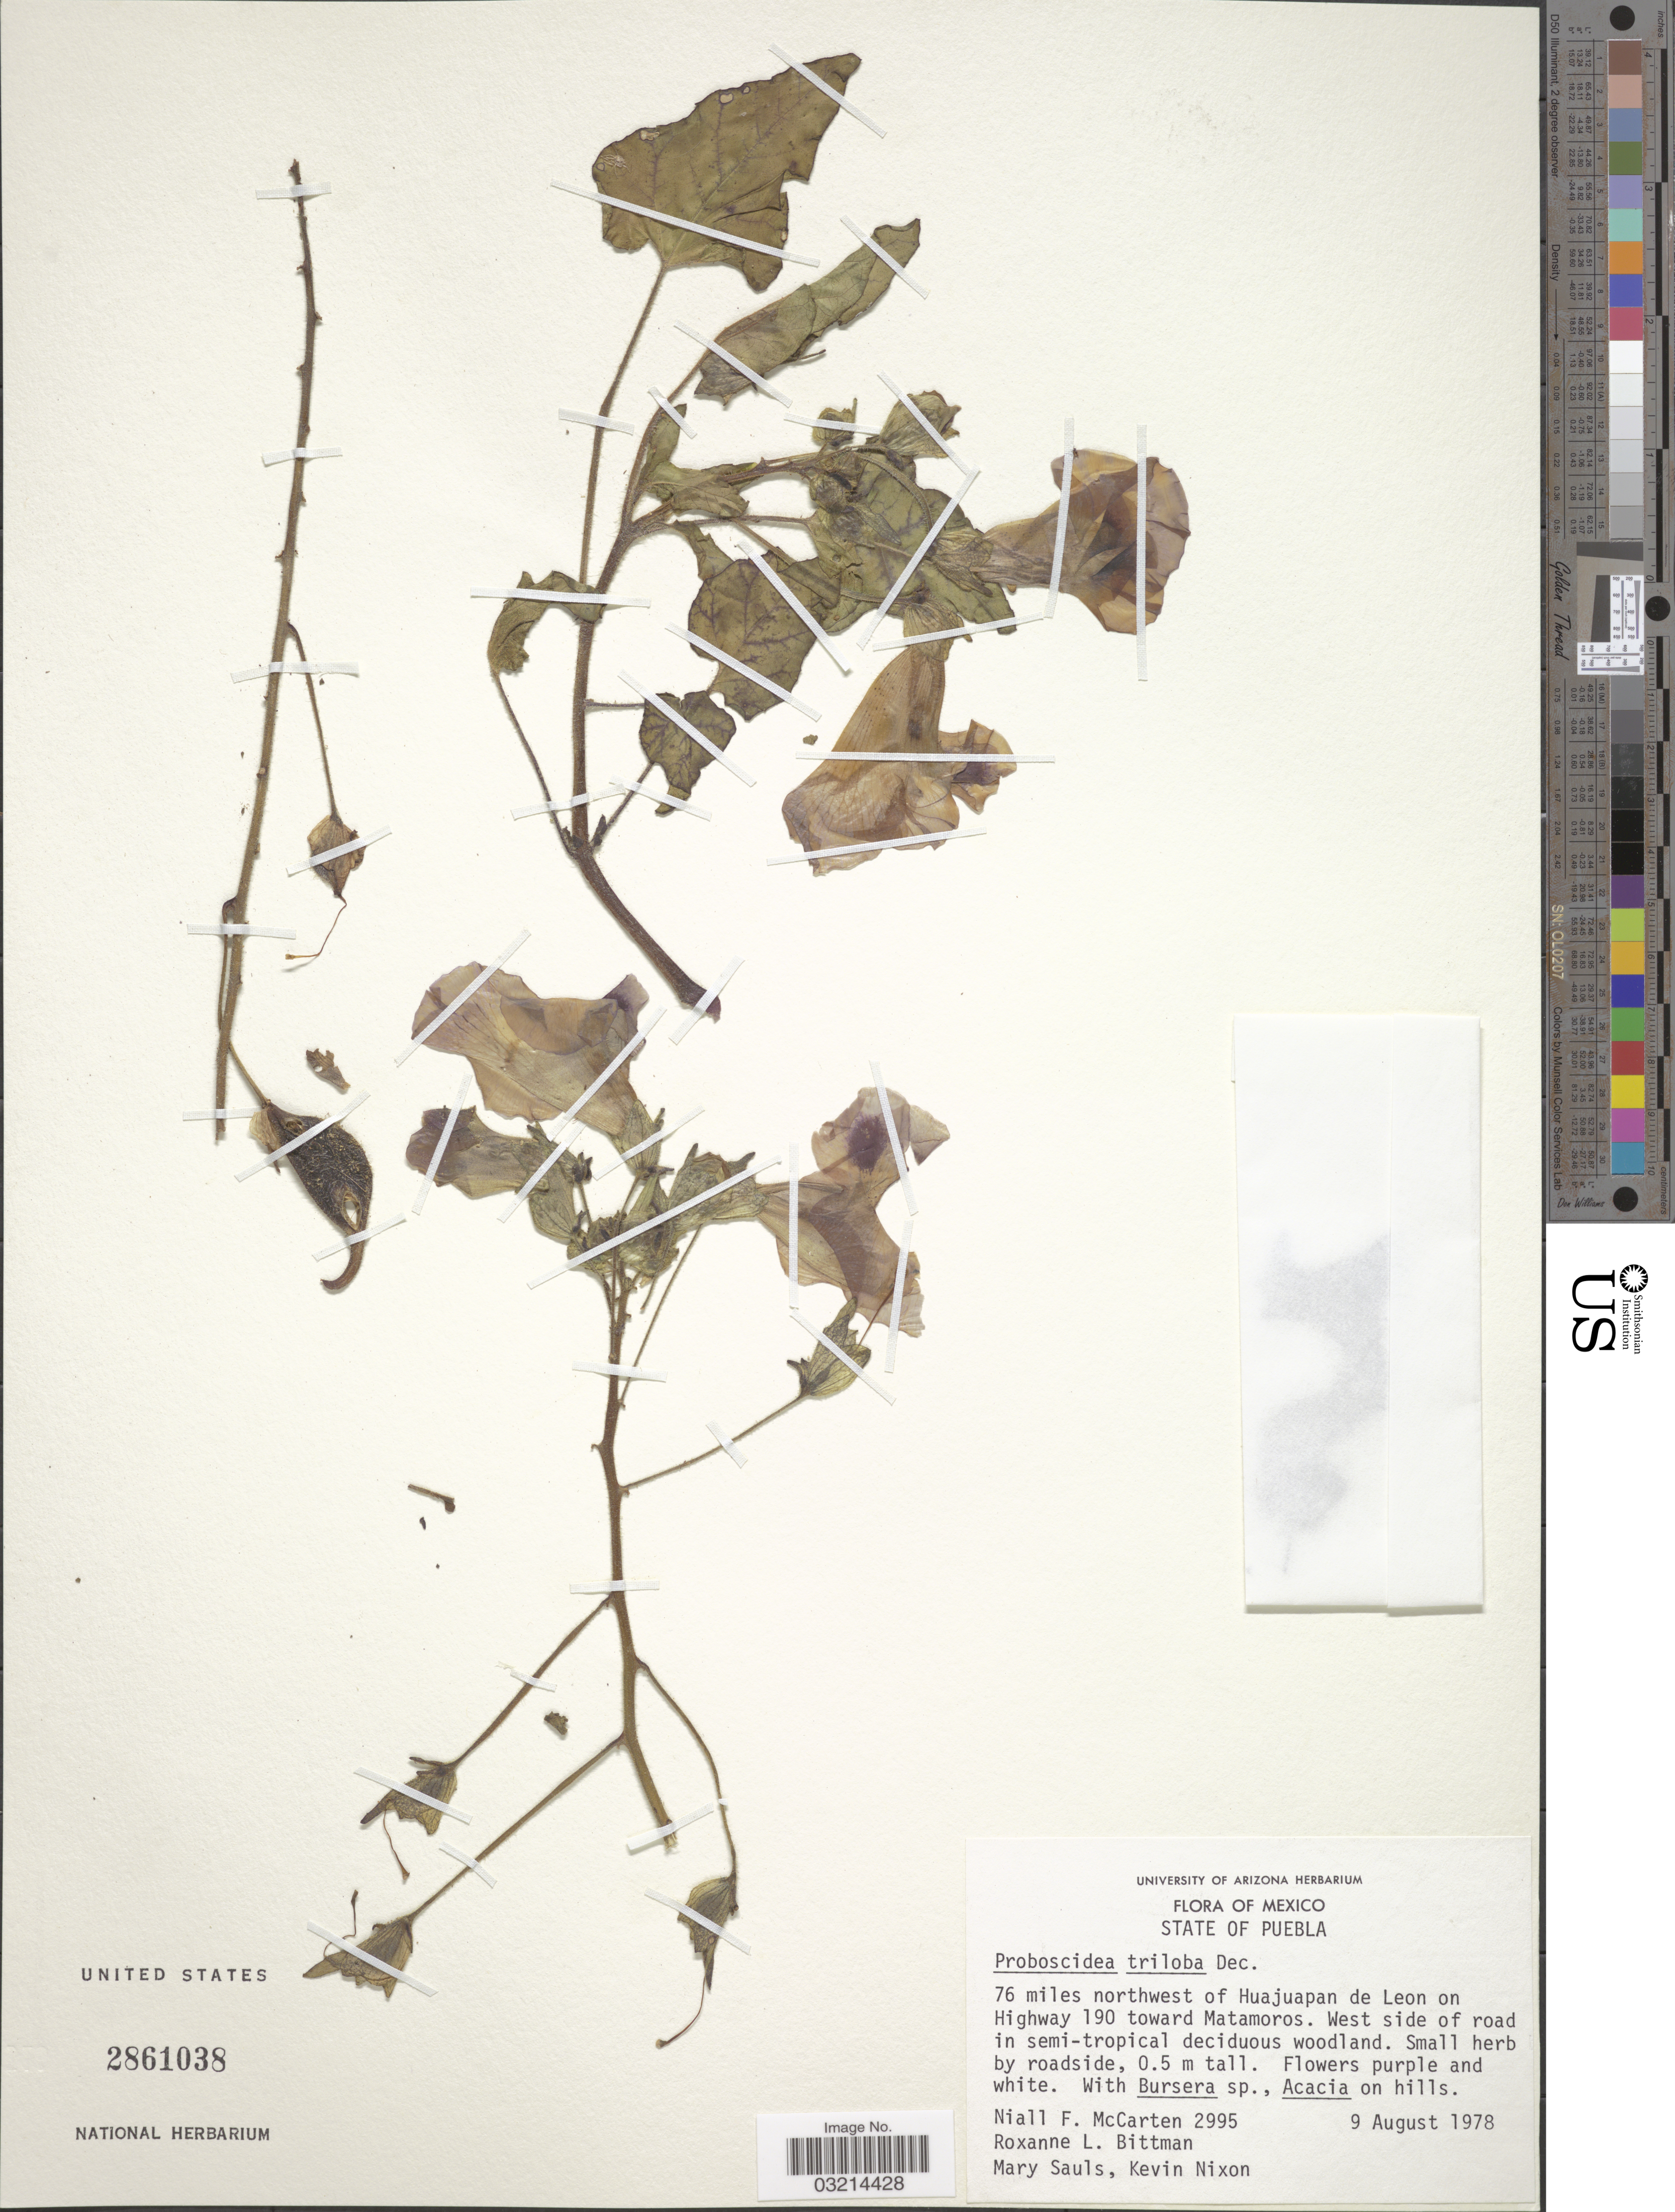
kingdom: Plantae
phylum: Tracheophyta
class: Magnoliopsida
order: Lamiales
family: Martyniaceae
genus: Proboscidea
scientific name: Proboscidea triloba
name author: (Schltdl. & Cham.) Decne.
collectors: N. McCarten, R. Bittman, M. Sauls & K. Nixon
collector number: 2995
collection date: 1978-08-09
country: Mexico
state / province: Puebla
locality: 76 miles northwest of Huajuapan de Leon on Highway 190 toward Matamoros. West side of road in semi-tropical deciduous woodland.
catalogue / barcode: US 2861038